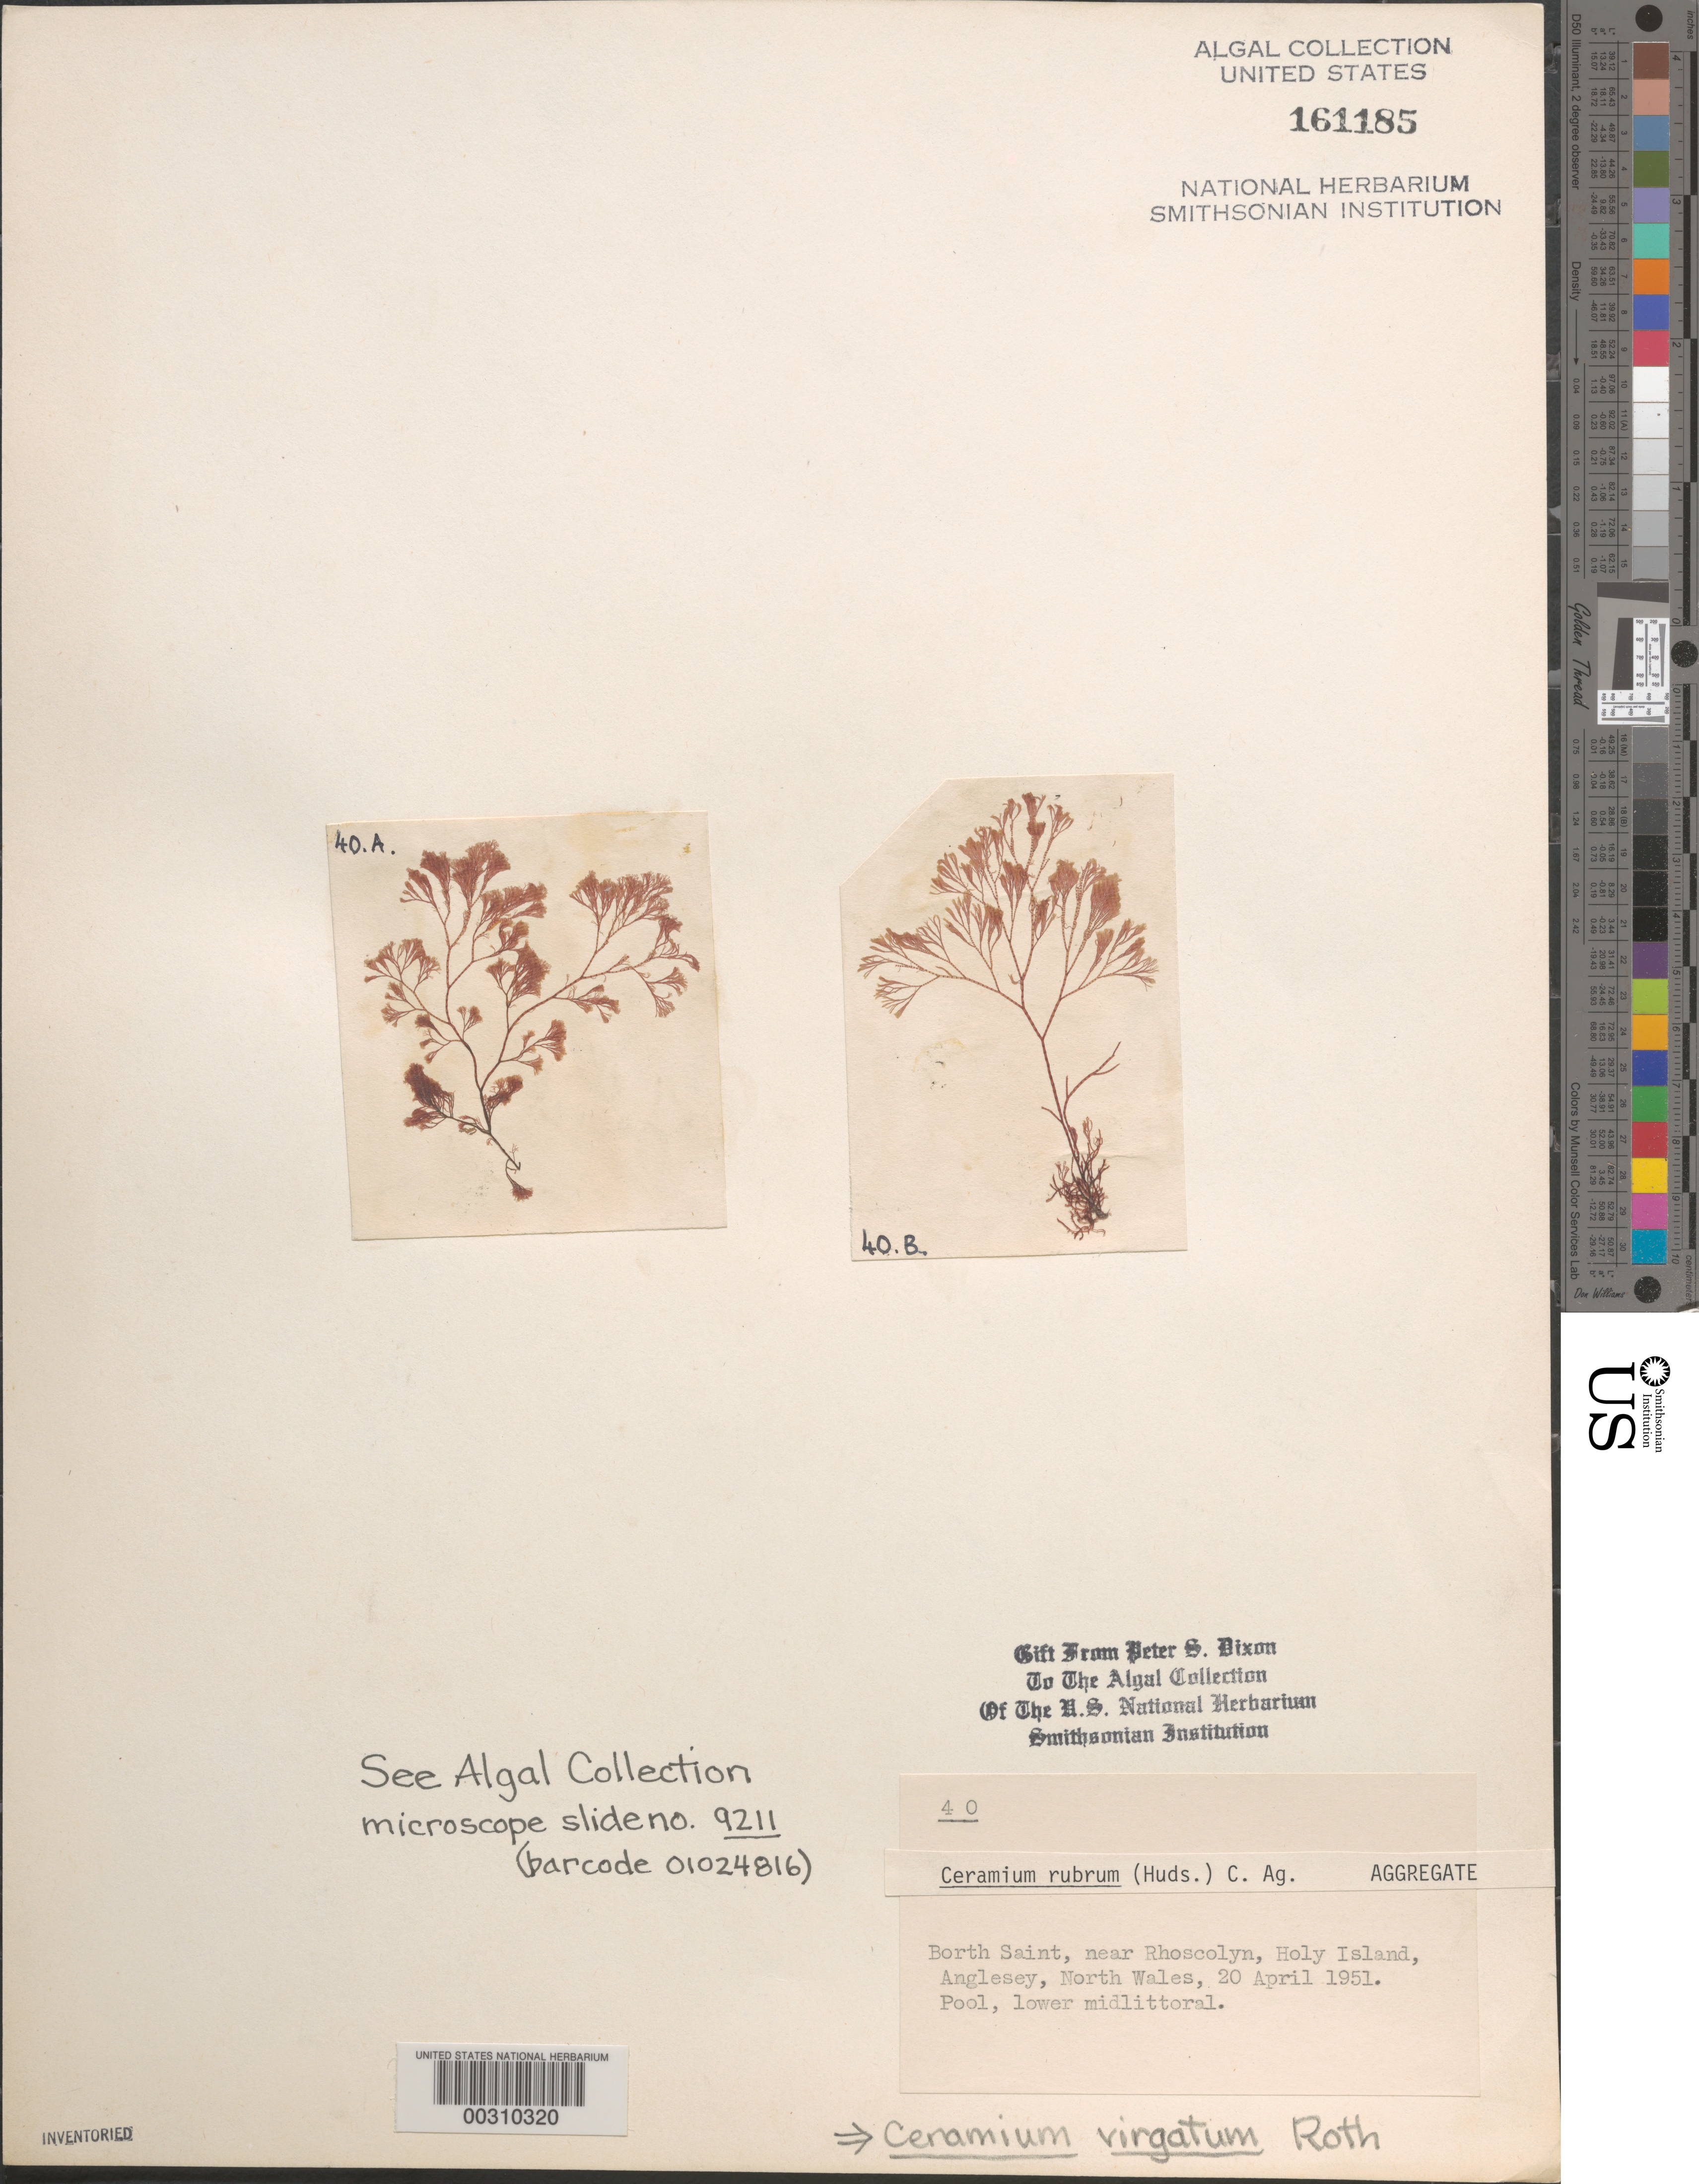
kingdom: Plantae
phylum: Rhodophyta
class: Florideophyceae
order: Ceramiales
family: Ceramiaceae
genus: Ceramium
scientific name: Ceramium virgatum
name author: Roth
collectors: P. S. Dixon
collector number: PSD 40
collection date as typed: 20 Apr 1951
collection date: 1951-04-20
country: United Kingdom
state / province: Wales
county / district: Gwynedd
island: Anglesey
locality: Borth Saint, Holy Island, near Rhoscolyn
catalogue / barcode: US 161185